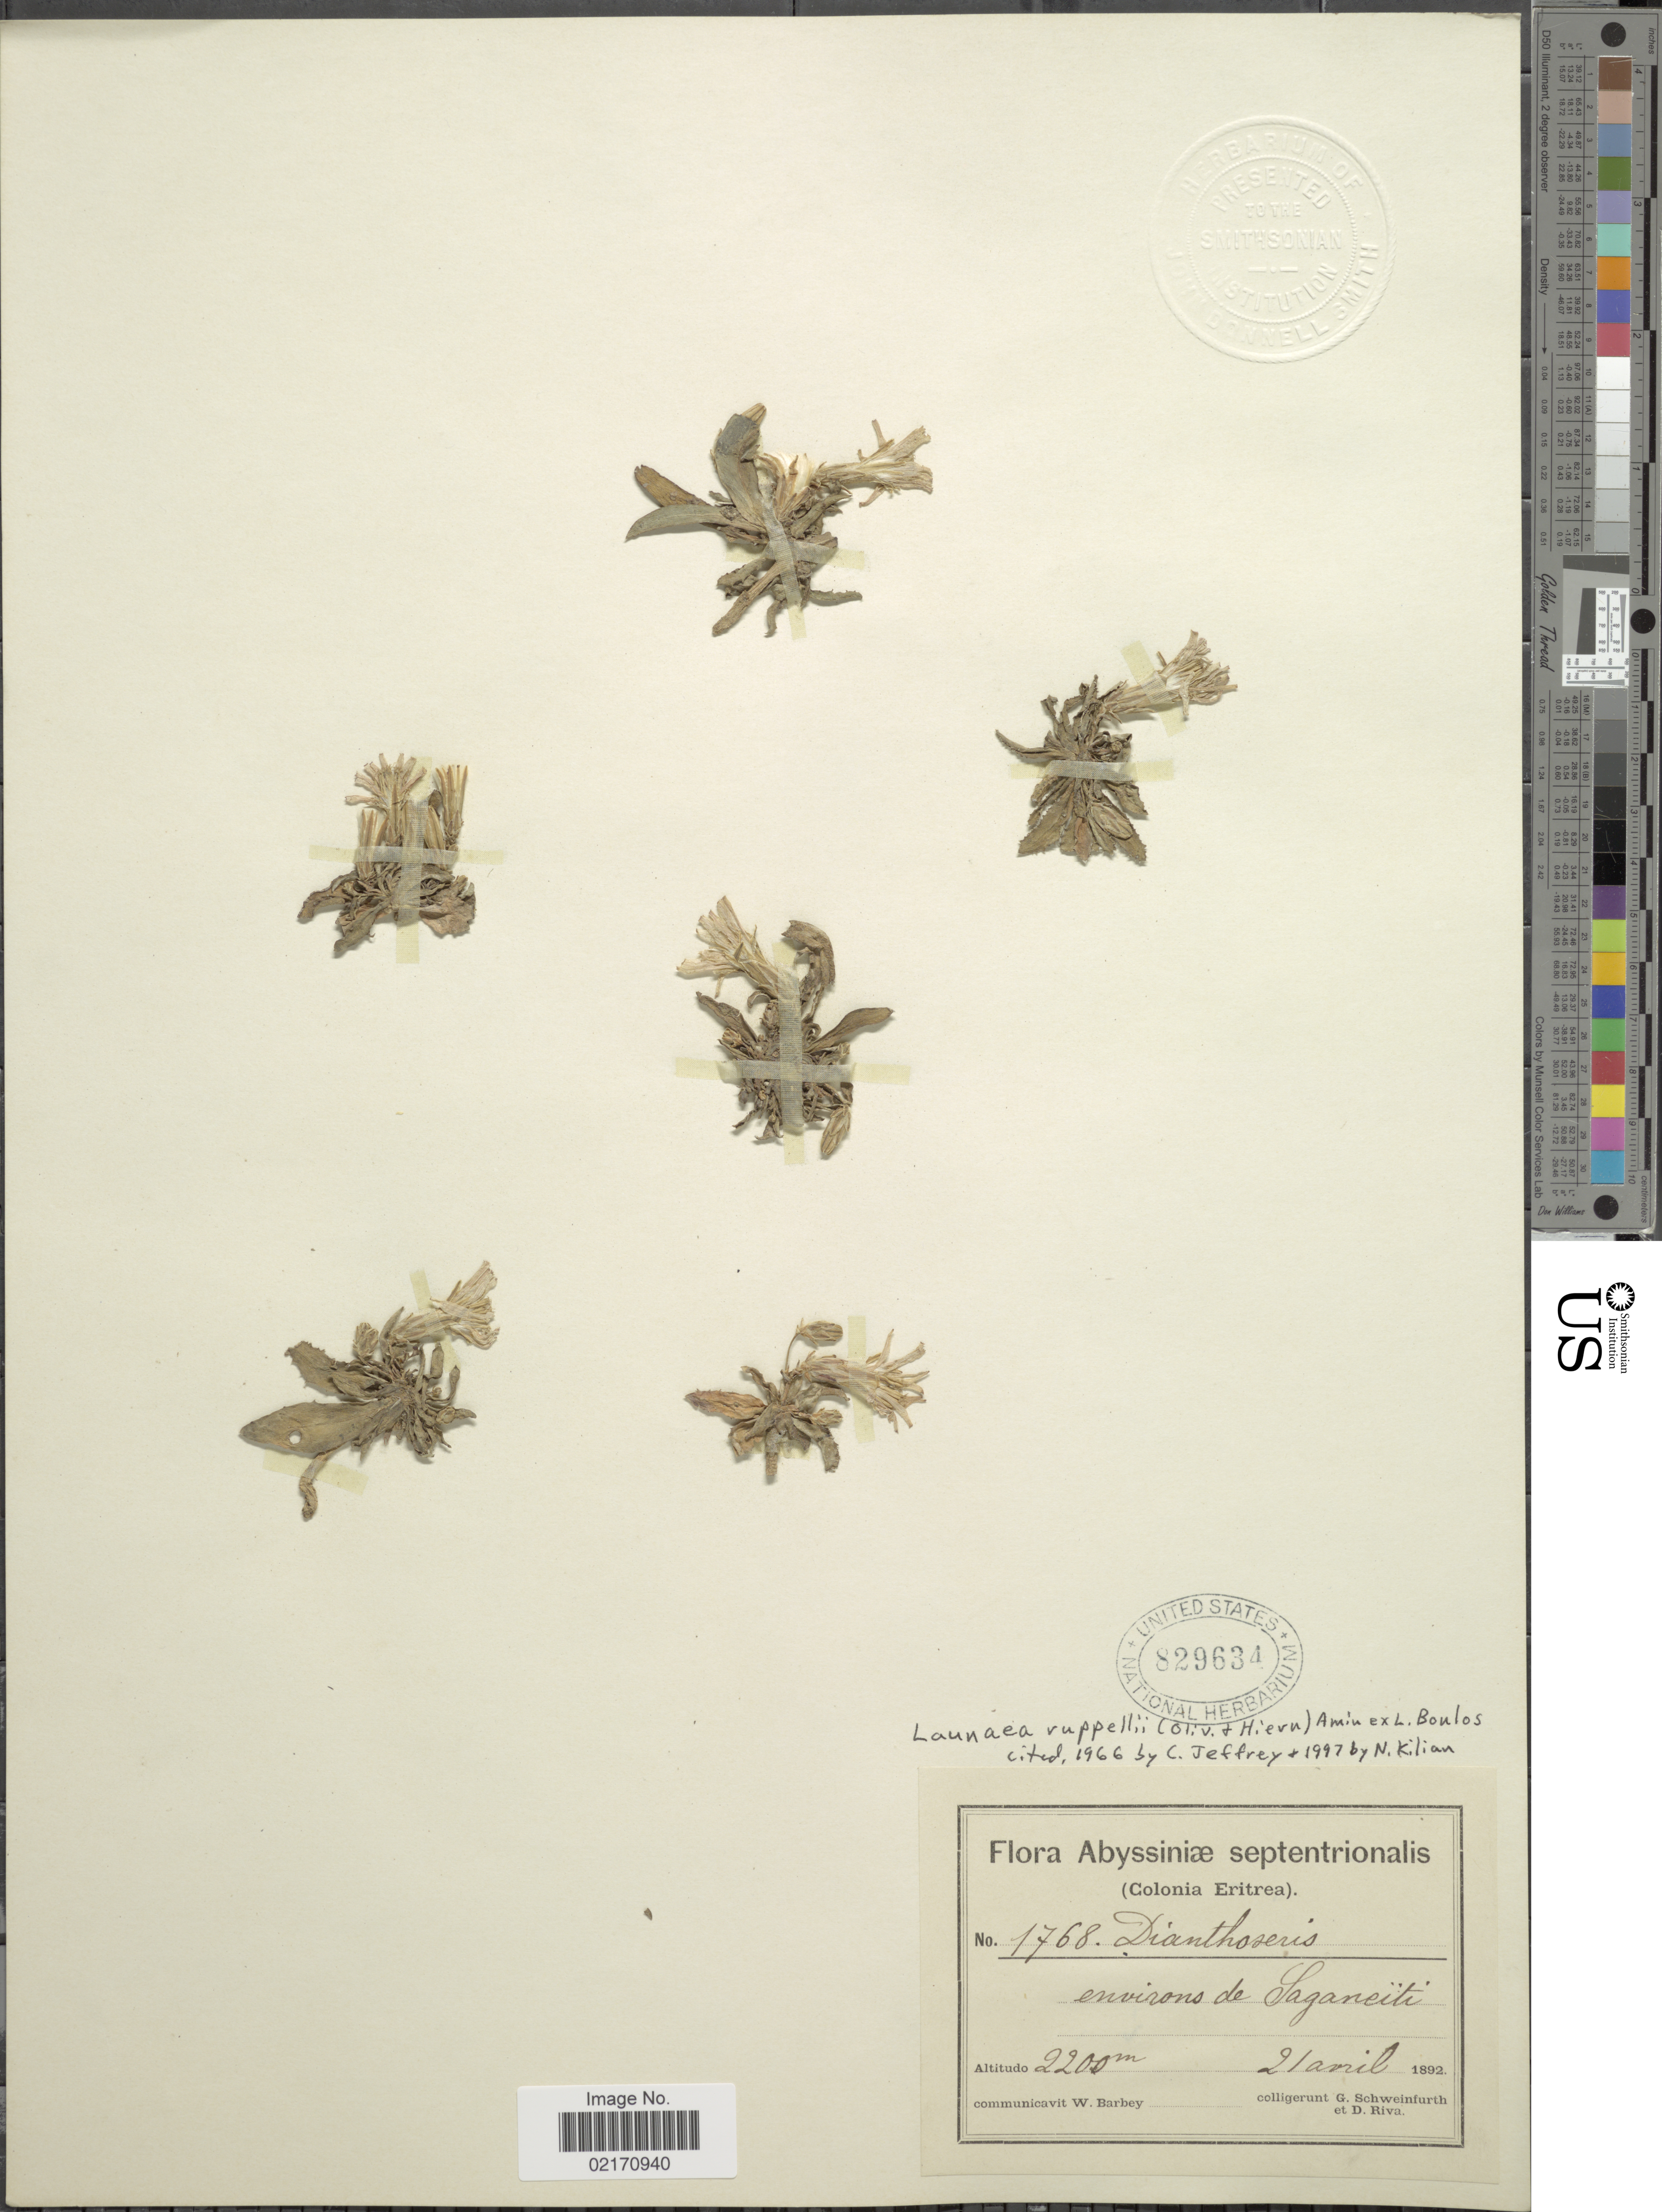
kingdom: Plantae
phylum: Tracheophyta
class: Magnoliopsida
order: Asterales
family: Asteraceae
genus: Launaea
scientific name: Launaea rueppellii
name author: (Sch. Bip. ex Oliv. & Hiern) Boulos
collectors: G. A. Schweinfurth (herbarium) & D. Riva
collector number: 1768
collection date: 1892-04-21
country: Eritrea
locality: Abyssiniae septentrionalis, Colonia Eritrea, environs de Saganeiti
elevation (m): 2200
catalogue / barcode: US 829634